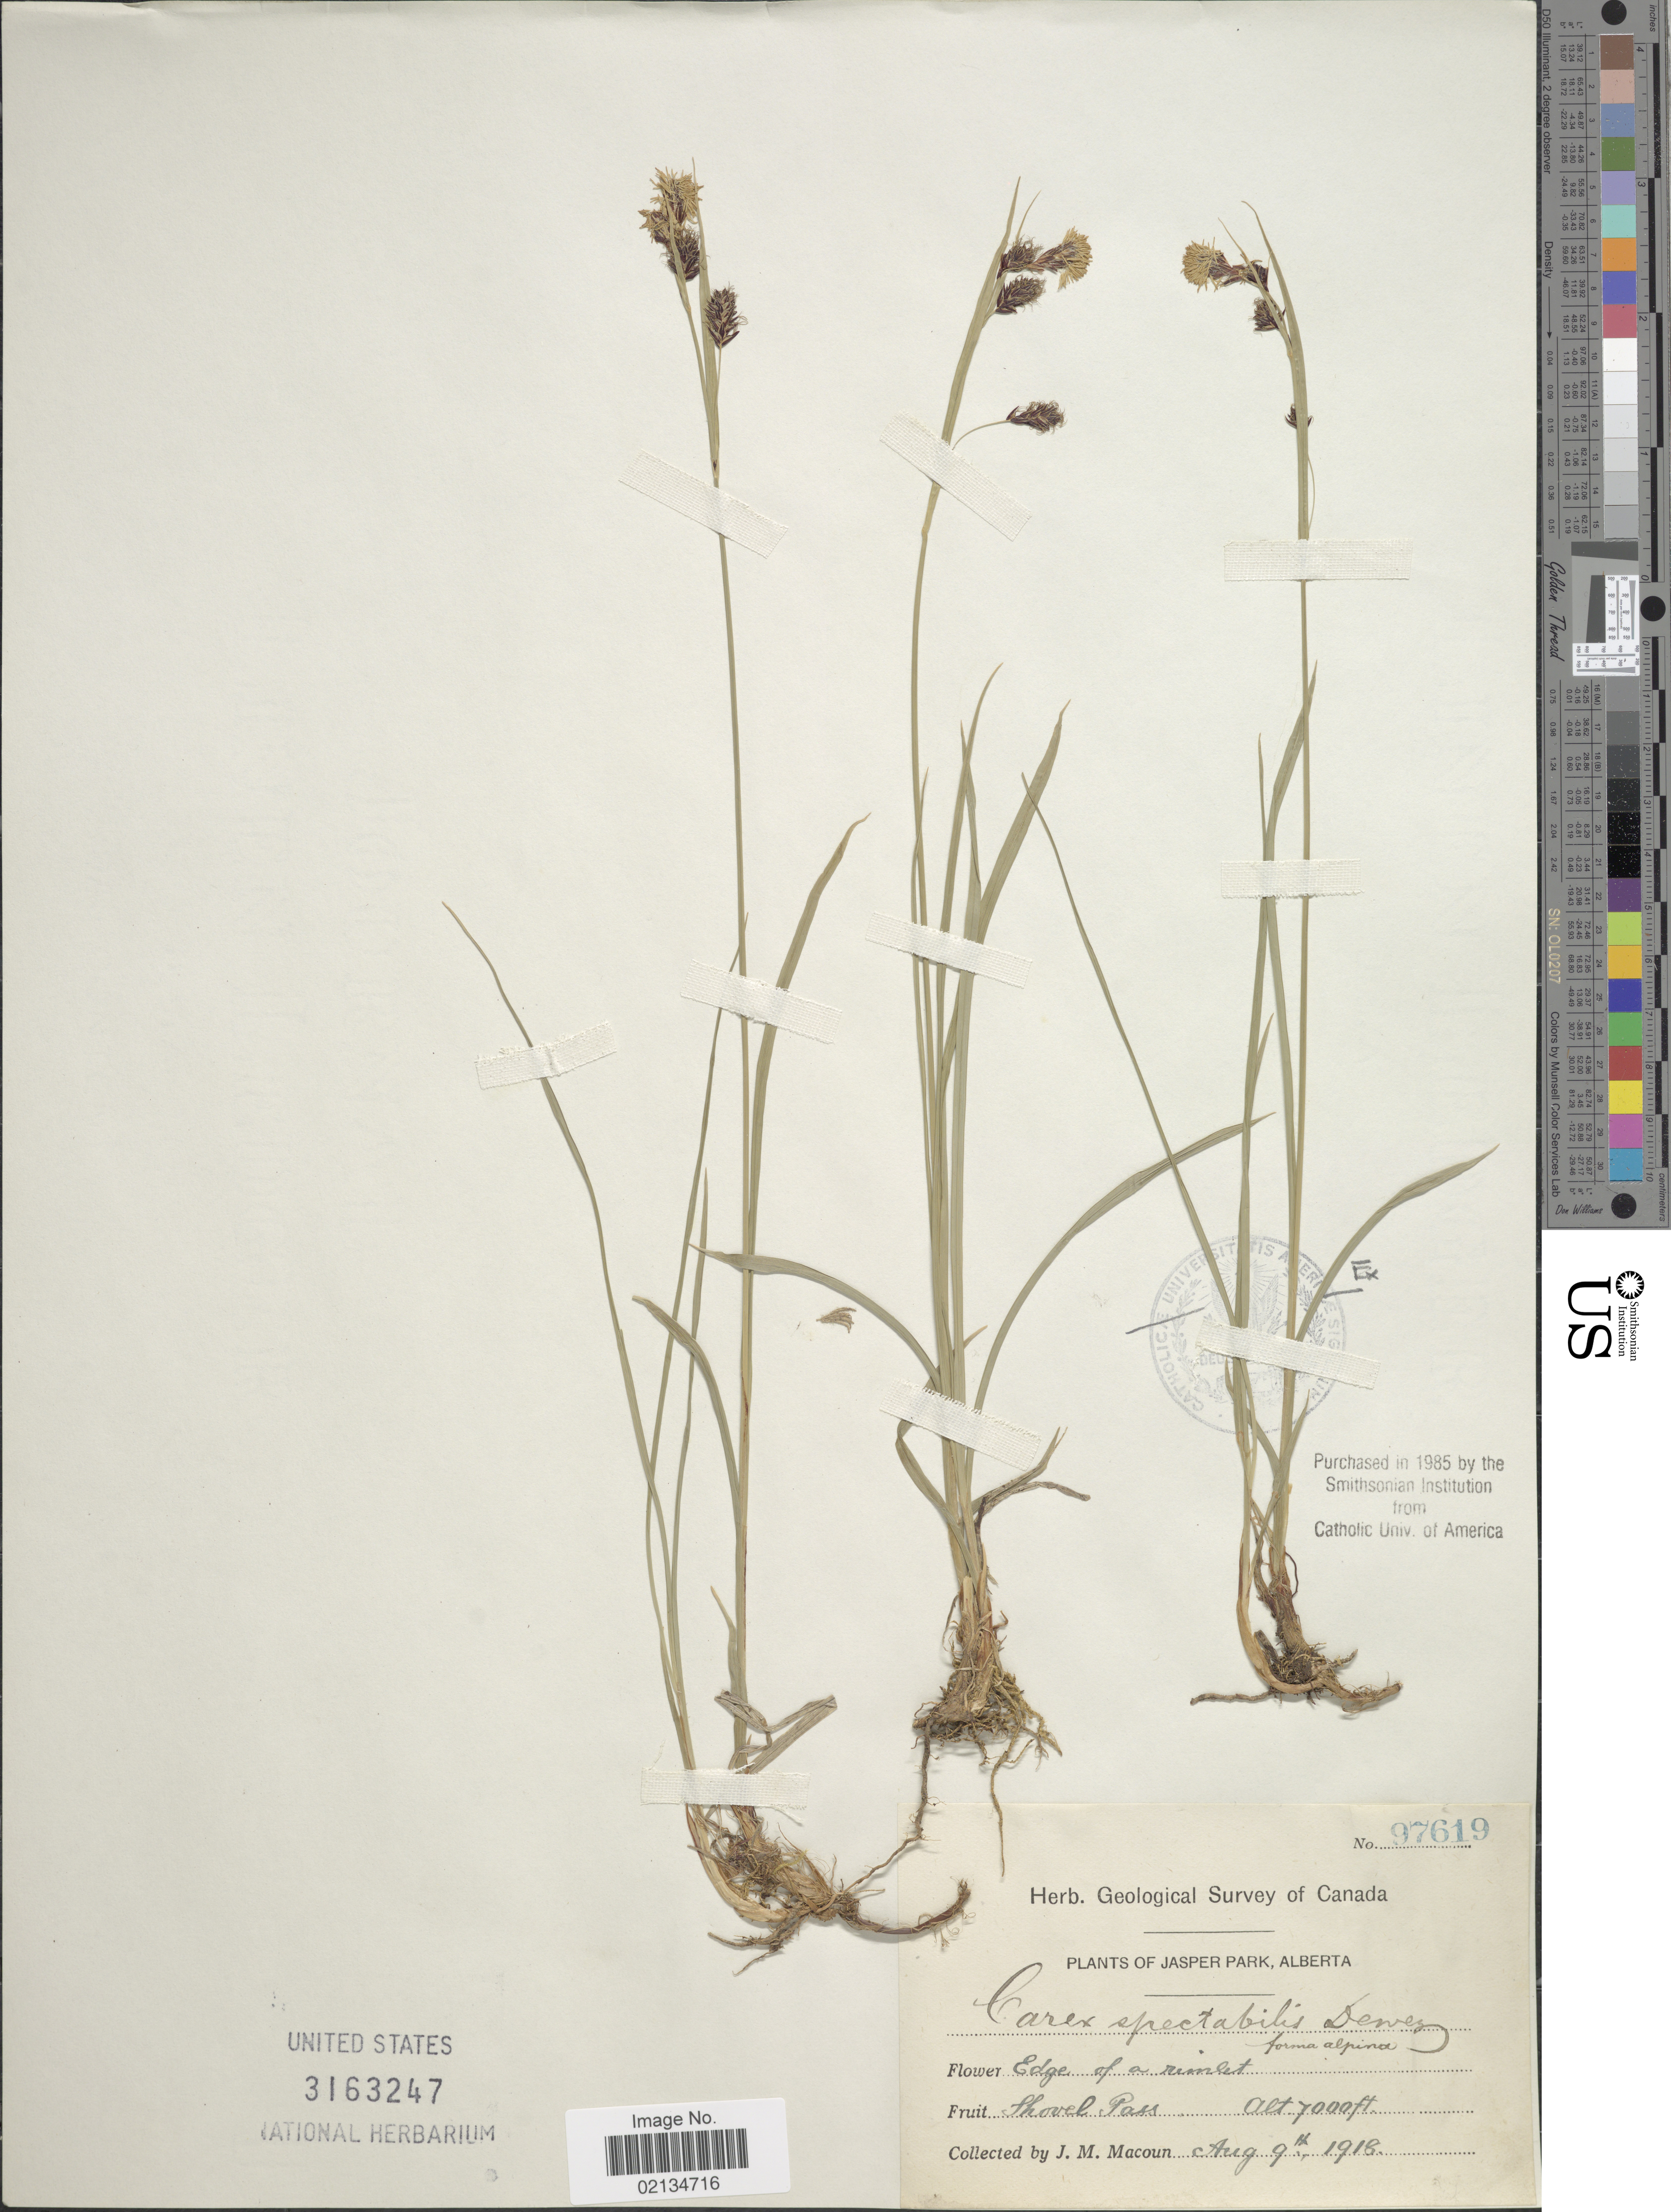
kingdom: Plantae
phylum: Tracheophyta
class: Liliopsida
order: Poales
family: Cyperaceae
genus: Carex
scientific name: Carex spectabilis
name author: Dewey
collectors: J. M. Macoun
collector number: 97619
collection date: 1918-08-09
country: Canada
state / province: Alberta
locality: Jasper Park, Shovel Pass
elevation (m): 2134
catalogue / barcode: US 3163247